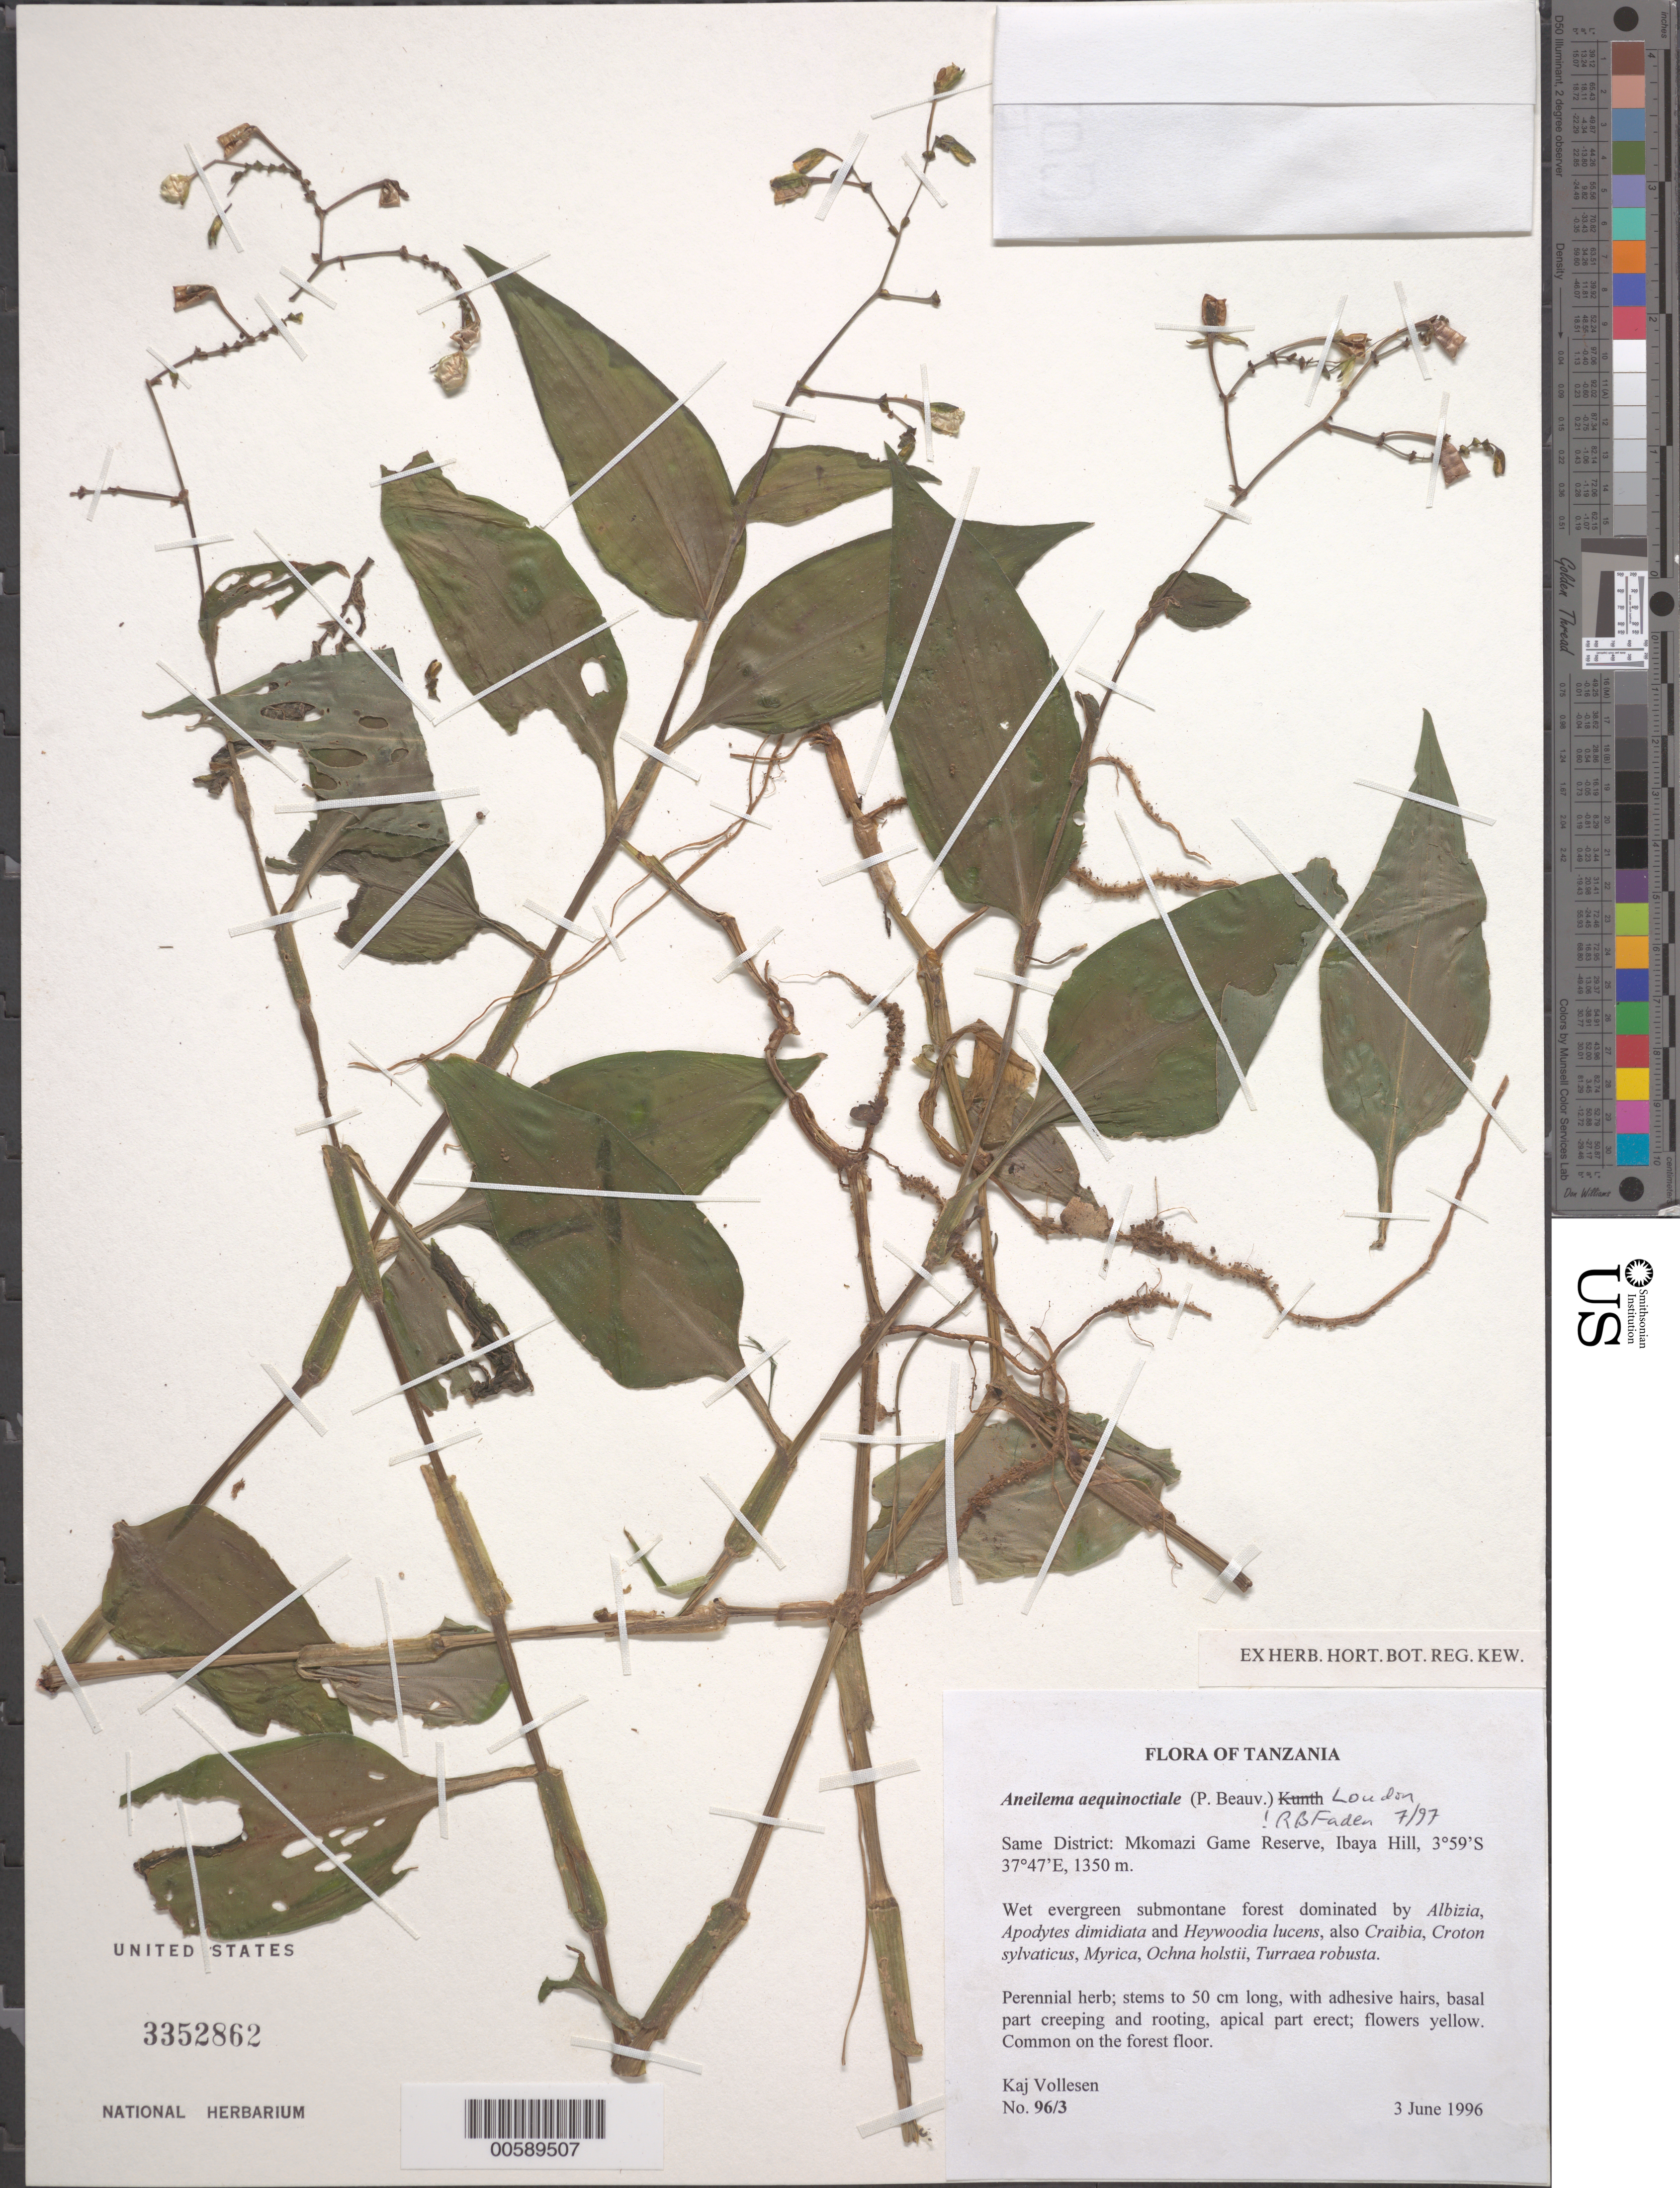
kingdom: Plantae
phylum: Tracheophyta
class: Liliopsida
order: Commelinales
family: Commelinaceae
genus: Aneilema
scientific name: Aneilema aequinoctiale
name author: (P. Beauv.) Loudon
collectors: K. Vollesen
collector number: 96/3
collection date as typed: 03 Jun 1966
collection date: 1966-06-03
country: Tanzania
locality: Mokomazi game reserve, ibaya hill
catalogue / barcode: US 3352862